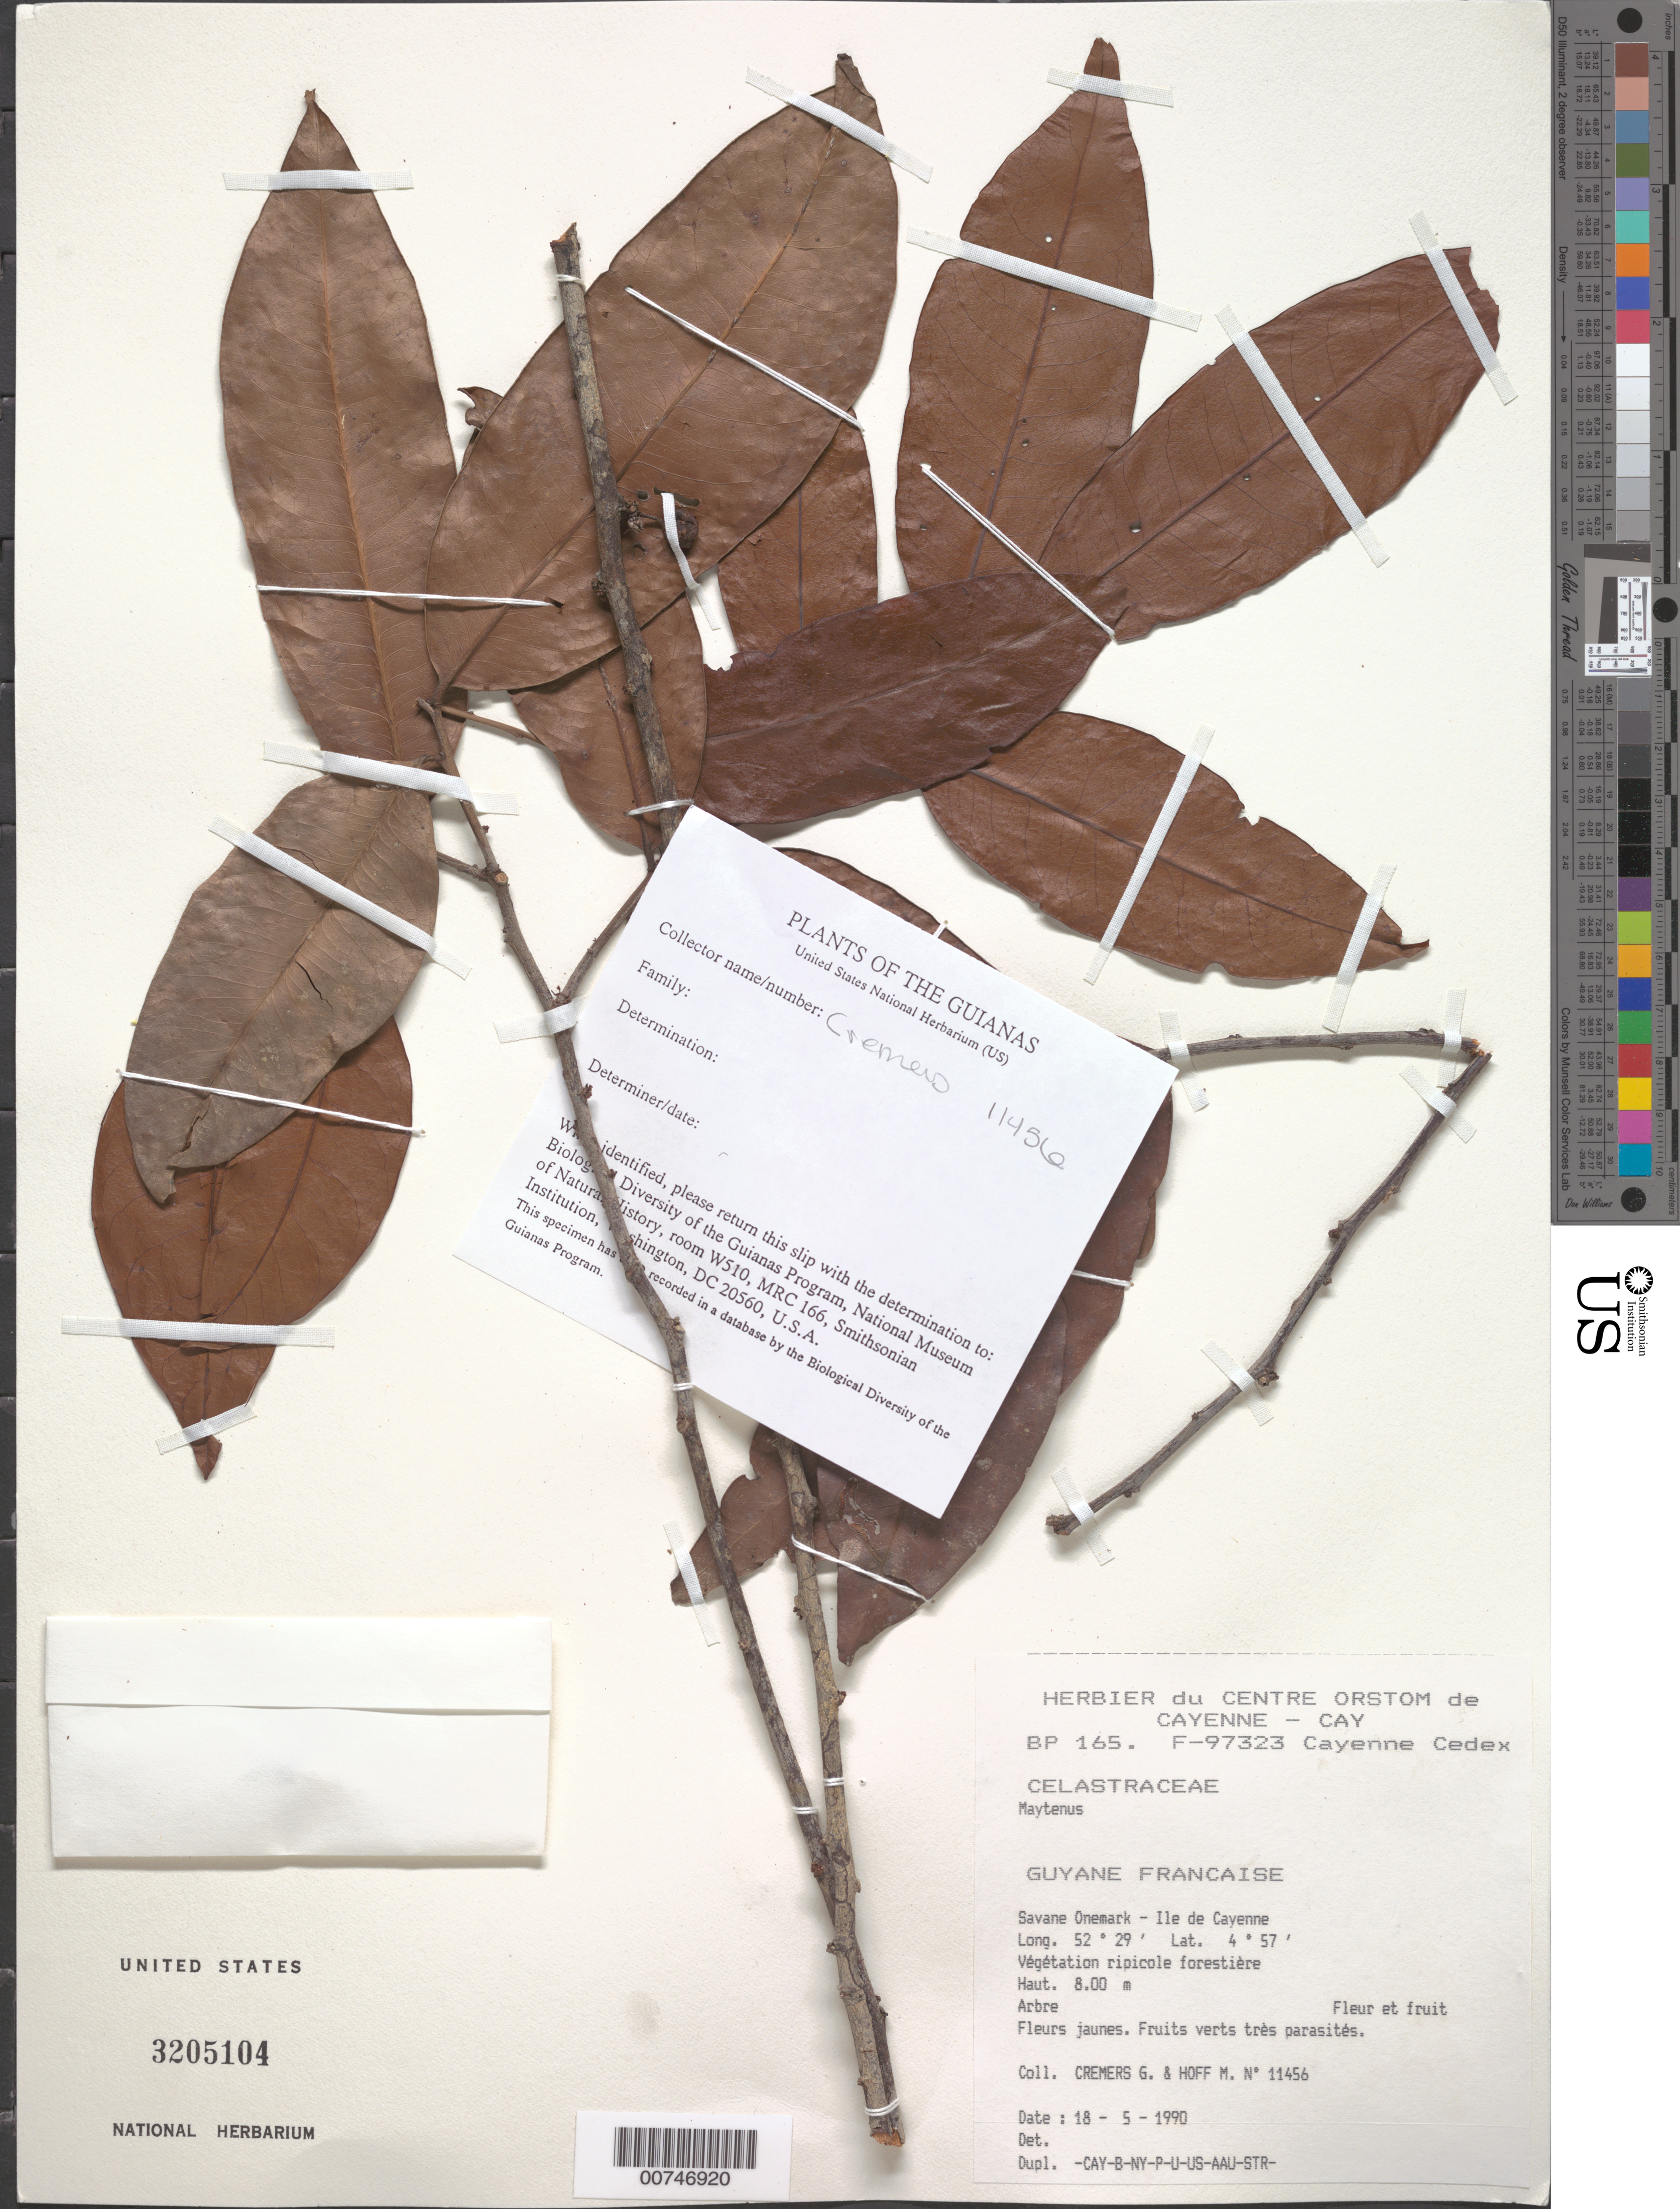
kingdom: Plantae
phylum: Tracheophyta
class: Magnoliopsida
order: Celastrales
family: Celastraceae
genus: Maytenus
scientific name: Maytenus sp.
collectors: G. Cremers & M. Hoff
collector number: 11456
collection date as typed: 18-May-90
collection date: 1990-05-18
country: French Guiana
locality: Savane Onemark, Ile de Cayenne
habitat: Vegetation ripicole forestiere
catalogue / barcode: US 3205104